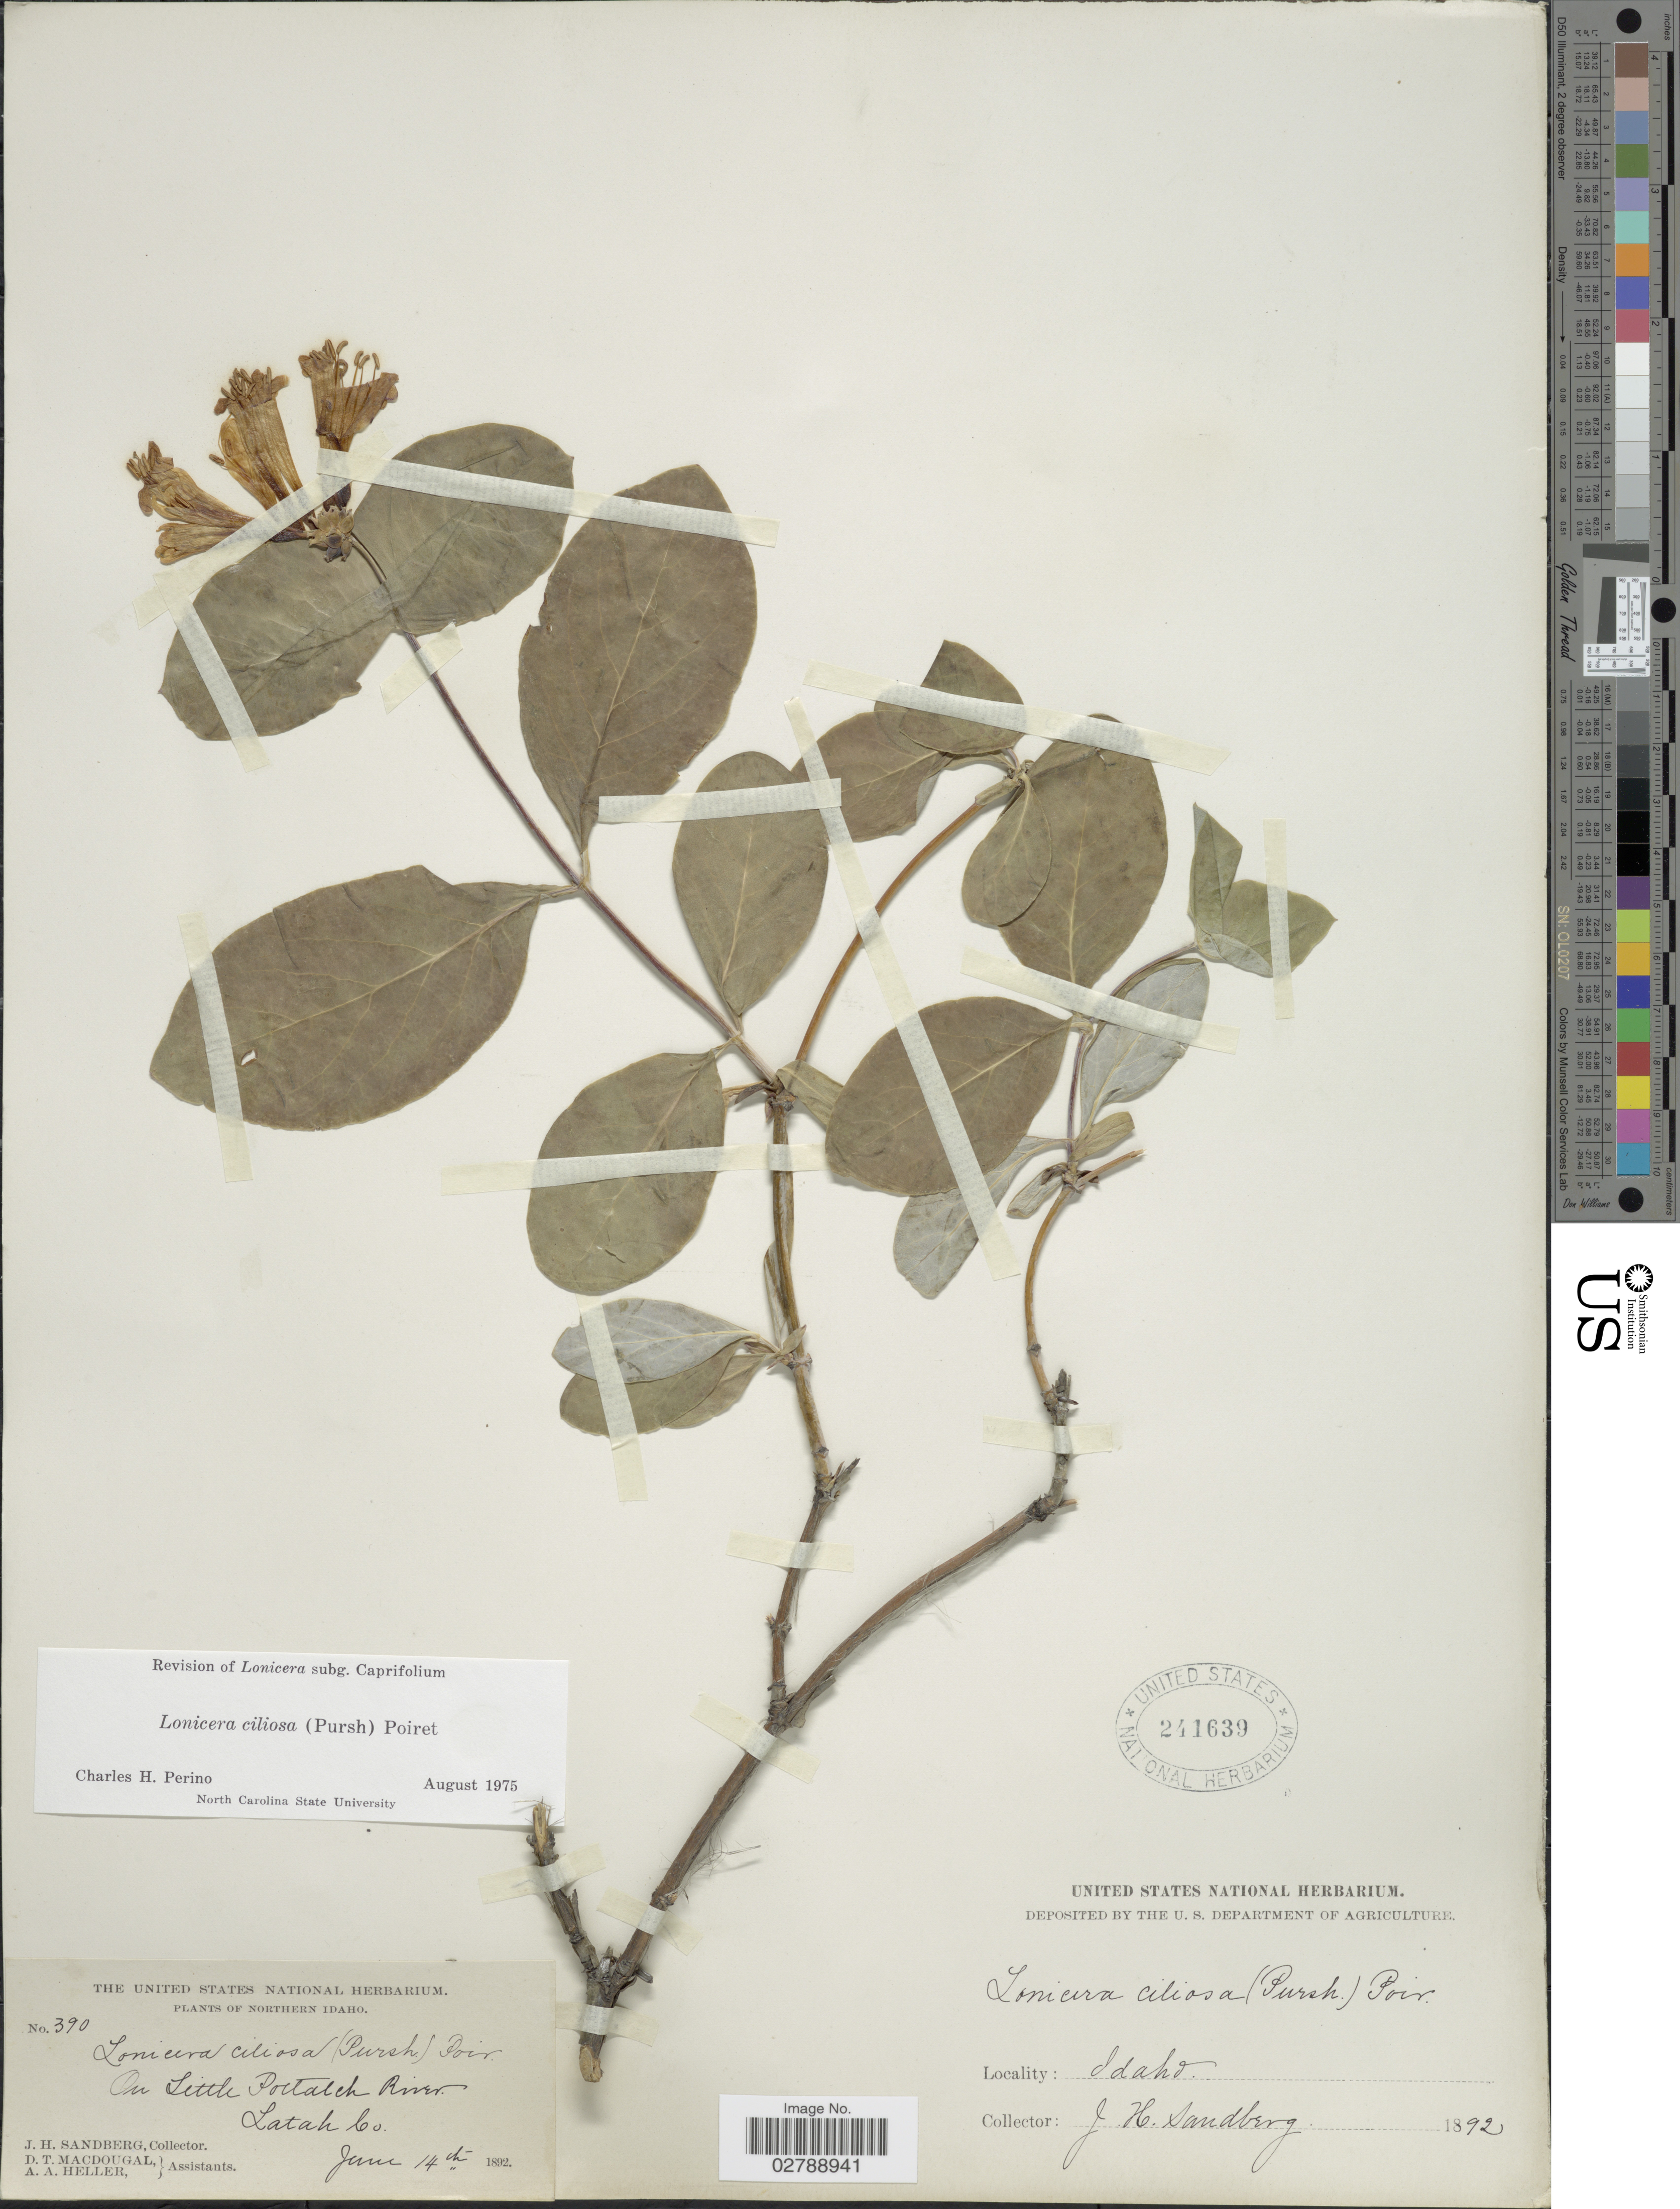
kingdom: Plantae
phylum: Tracheophyta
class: Magnoliopsida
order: Dipsacales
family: Caprifoliaceae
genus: Lonicera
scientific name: Lonicera ciliosa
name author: Poir.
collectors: J. H. Sandberg, D. T. MacDougal & A. A. Heller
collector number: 390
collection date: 1892-06-14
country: United States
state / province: Idaho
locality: Northern Idaho. On Little Portalch River. Latah Co.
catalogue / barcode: US 241639